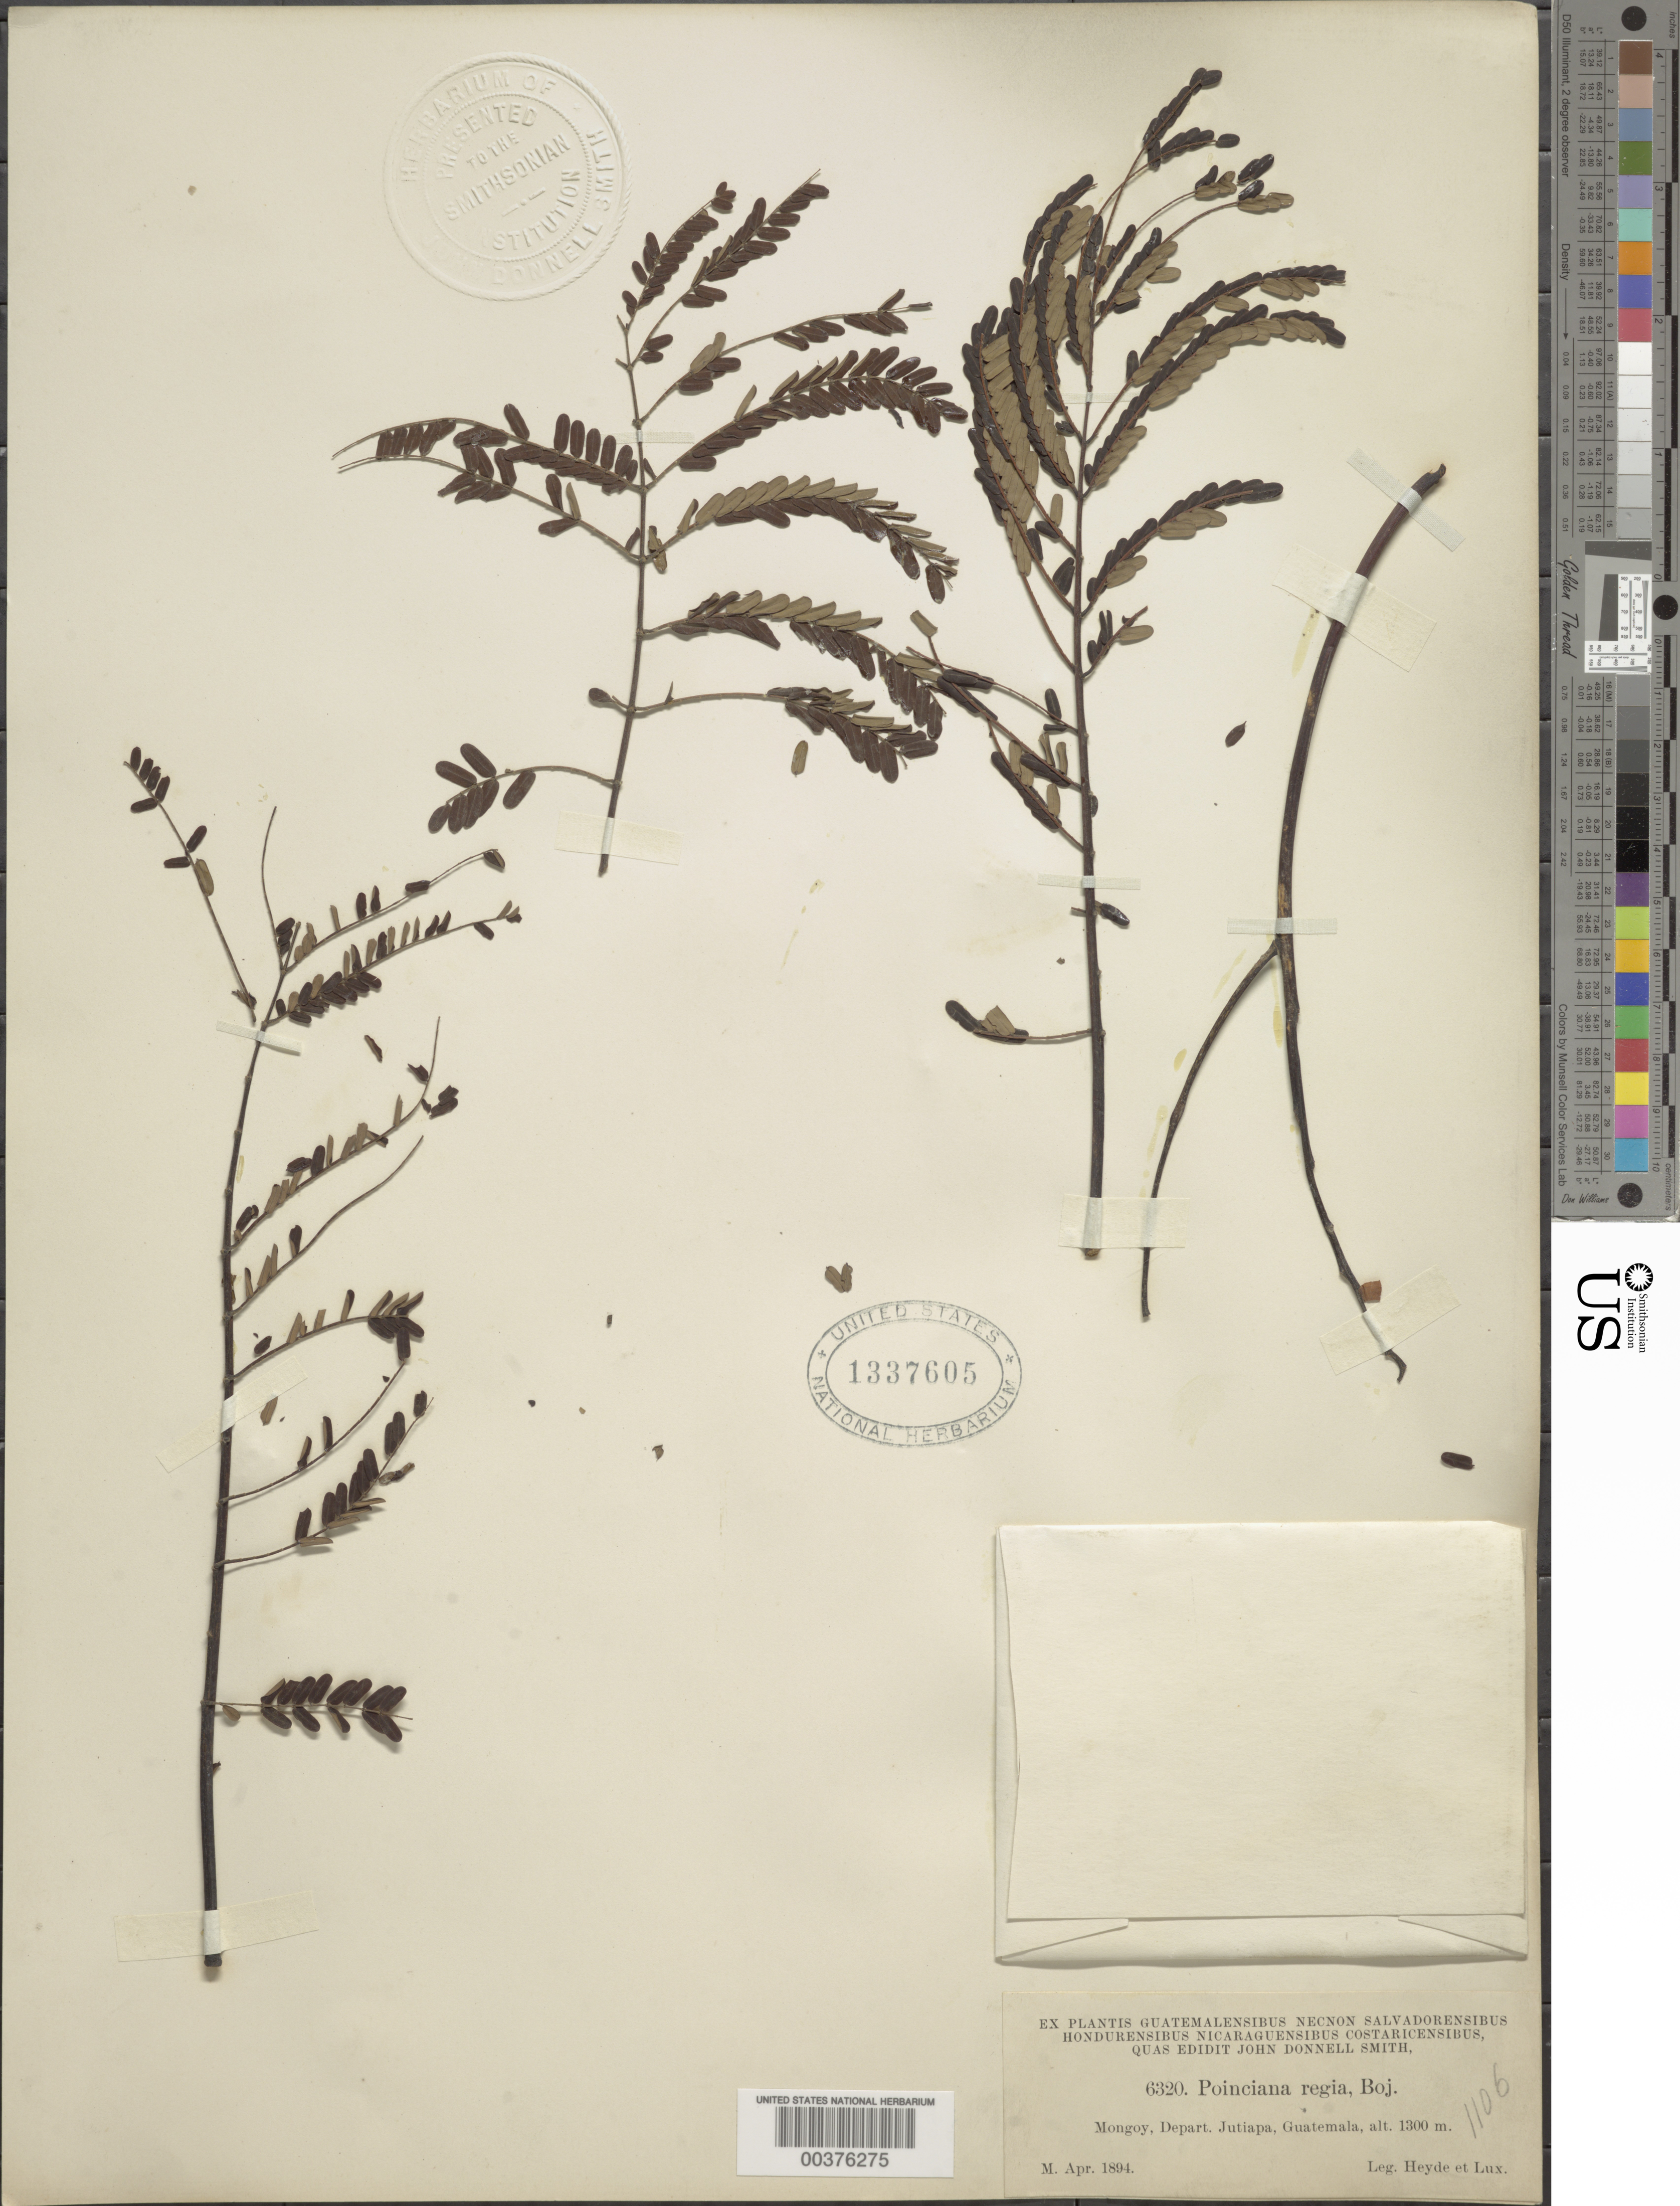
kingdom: Plantae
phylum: Tracheophyta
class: Magnoliopsida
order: Fabales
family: Fabaceae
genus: Delonix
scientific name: Delonix regia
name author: (Bojer ex Hook.) Raf.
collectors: E. T. Heyde & E. Lux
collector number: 6320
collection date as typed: Apr 1894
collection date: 1894-04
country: Guatemala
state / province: Jutiapa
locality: Mongoy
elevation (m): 1300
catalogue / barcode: US 1337605